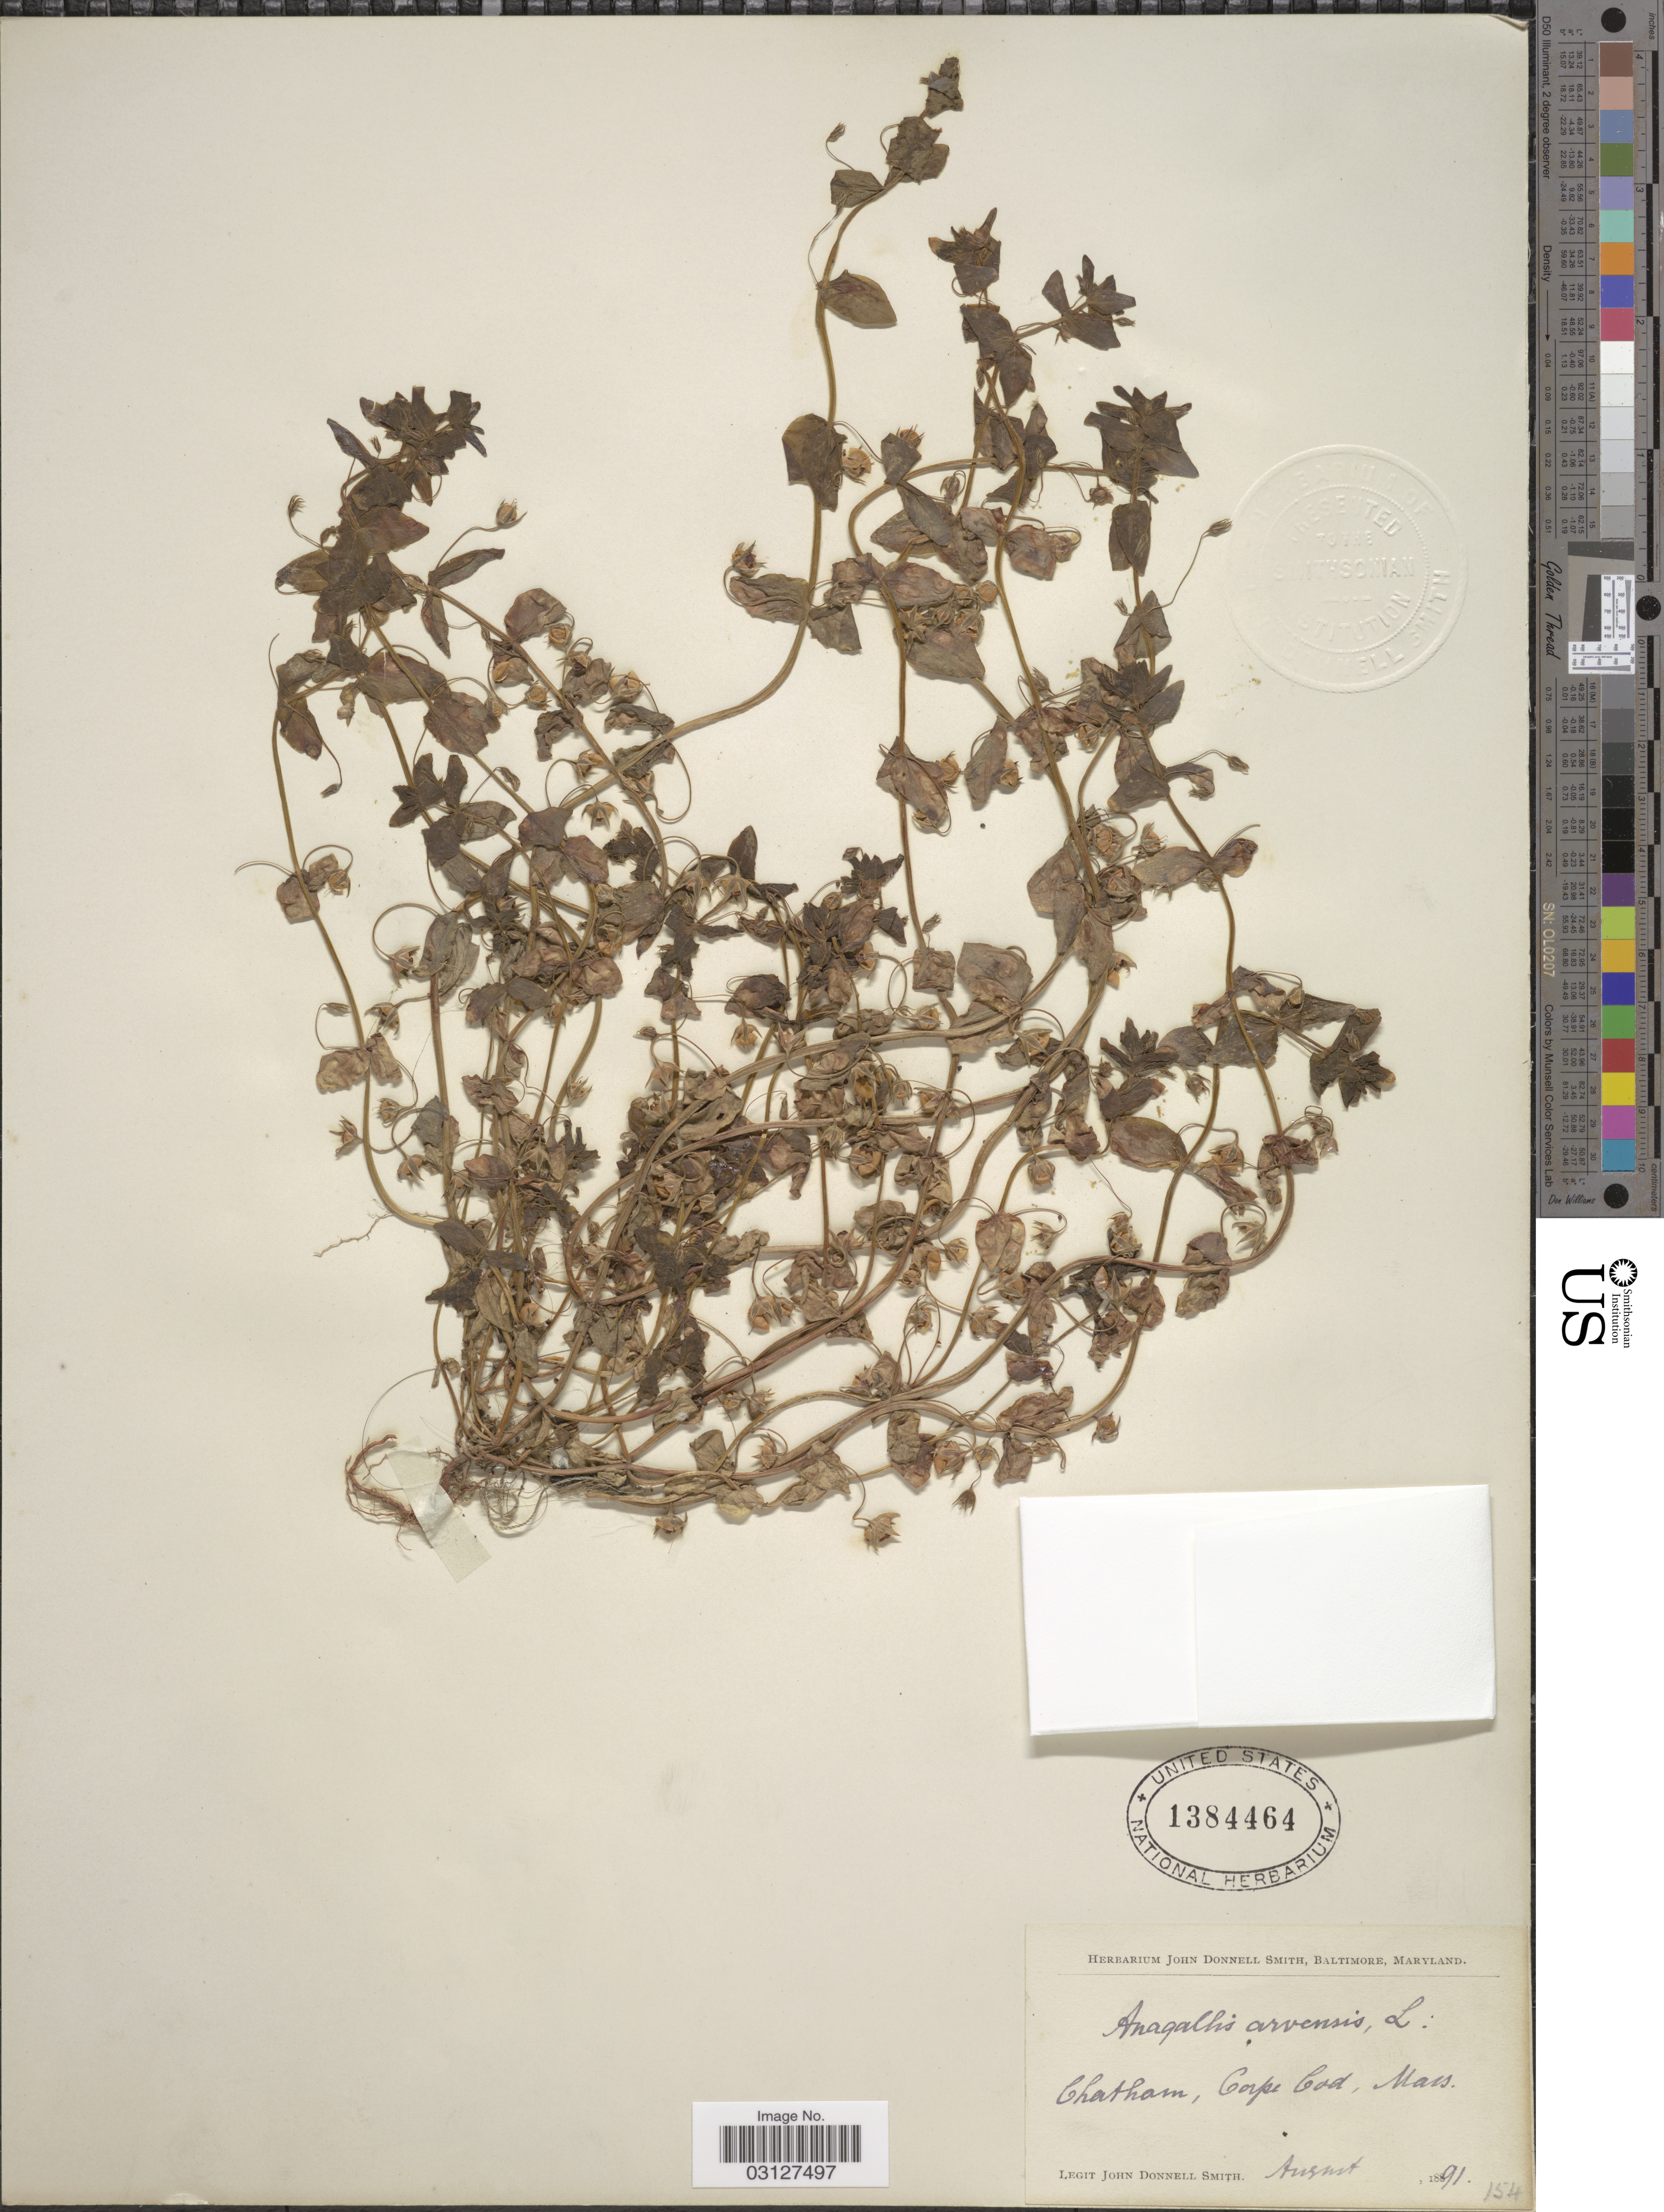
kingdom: Plantae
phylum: Tracheophyta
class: Magnoliopsida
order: Ericales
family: Primulaceae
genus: Anagallis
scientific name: Anagallis arvensis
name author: L.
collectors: J. Donnell Smith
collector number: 154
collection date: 1891-08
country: United States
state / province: Massachusetts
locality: Chatham, Cape Cod.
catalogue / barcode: US 1384464